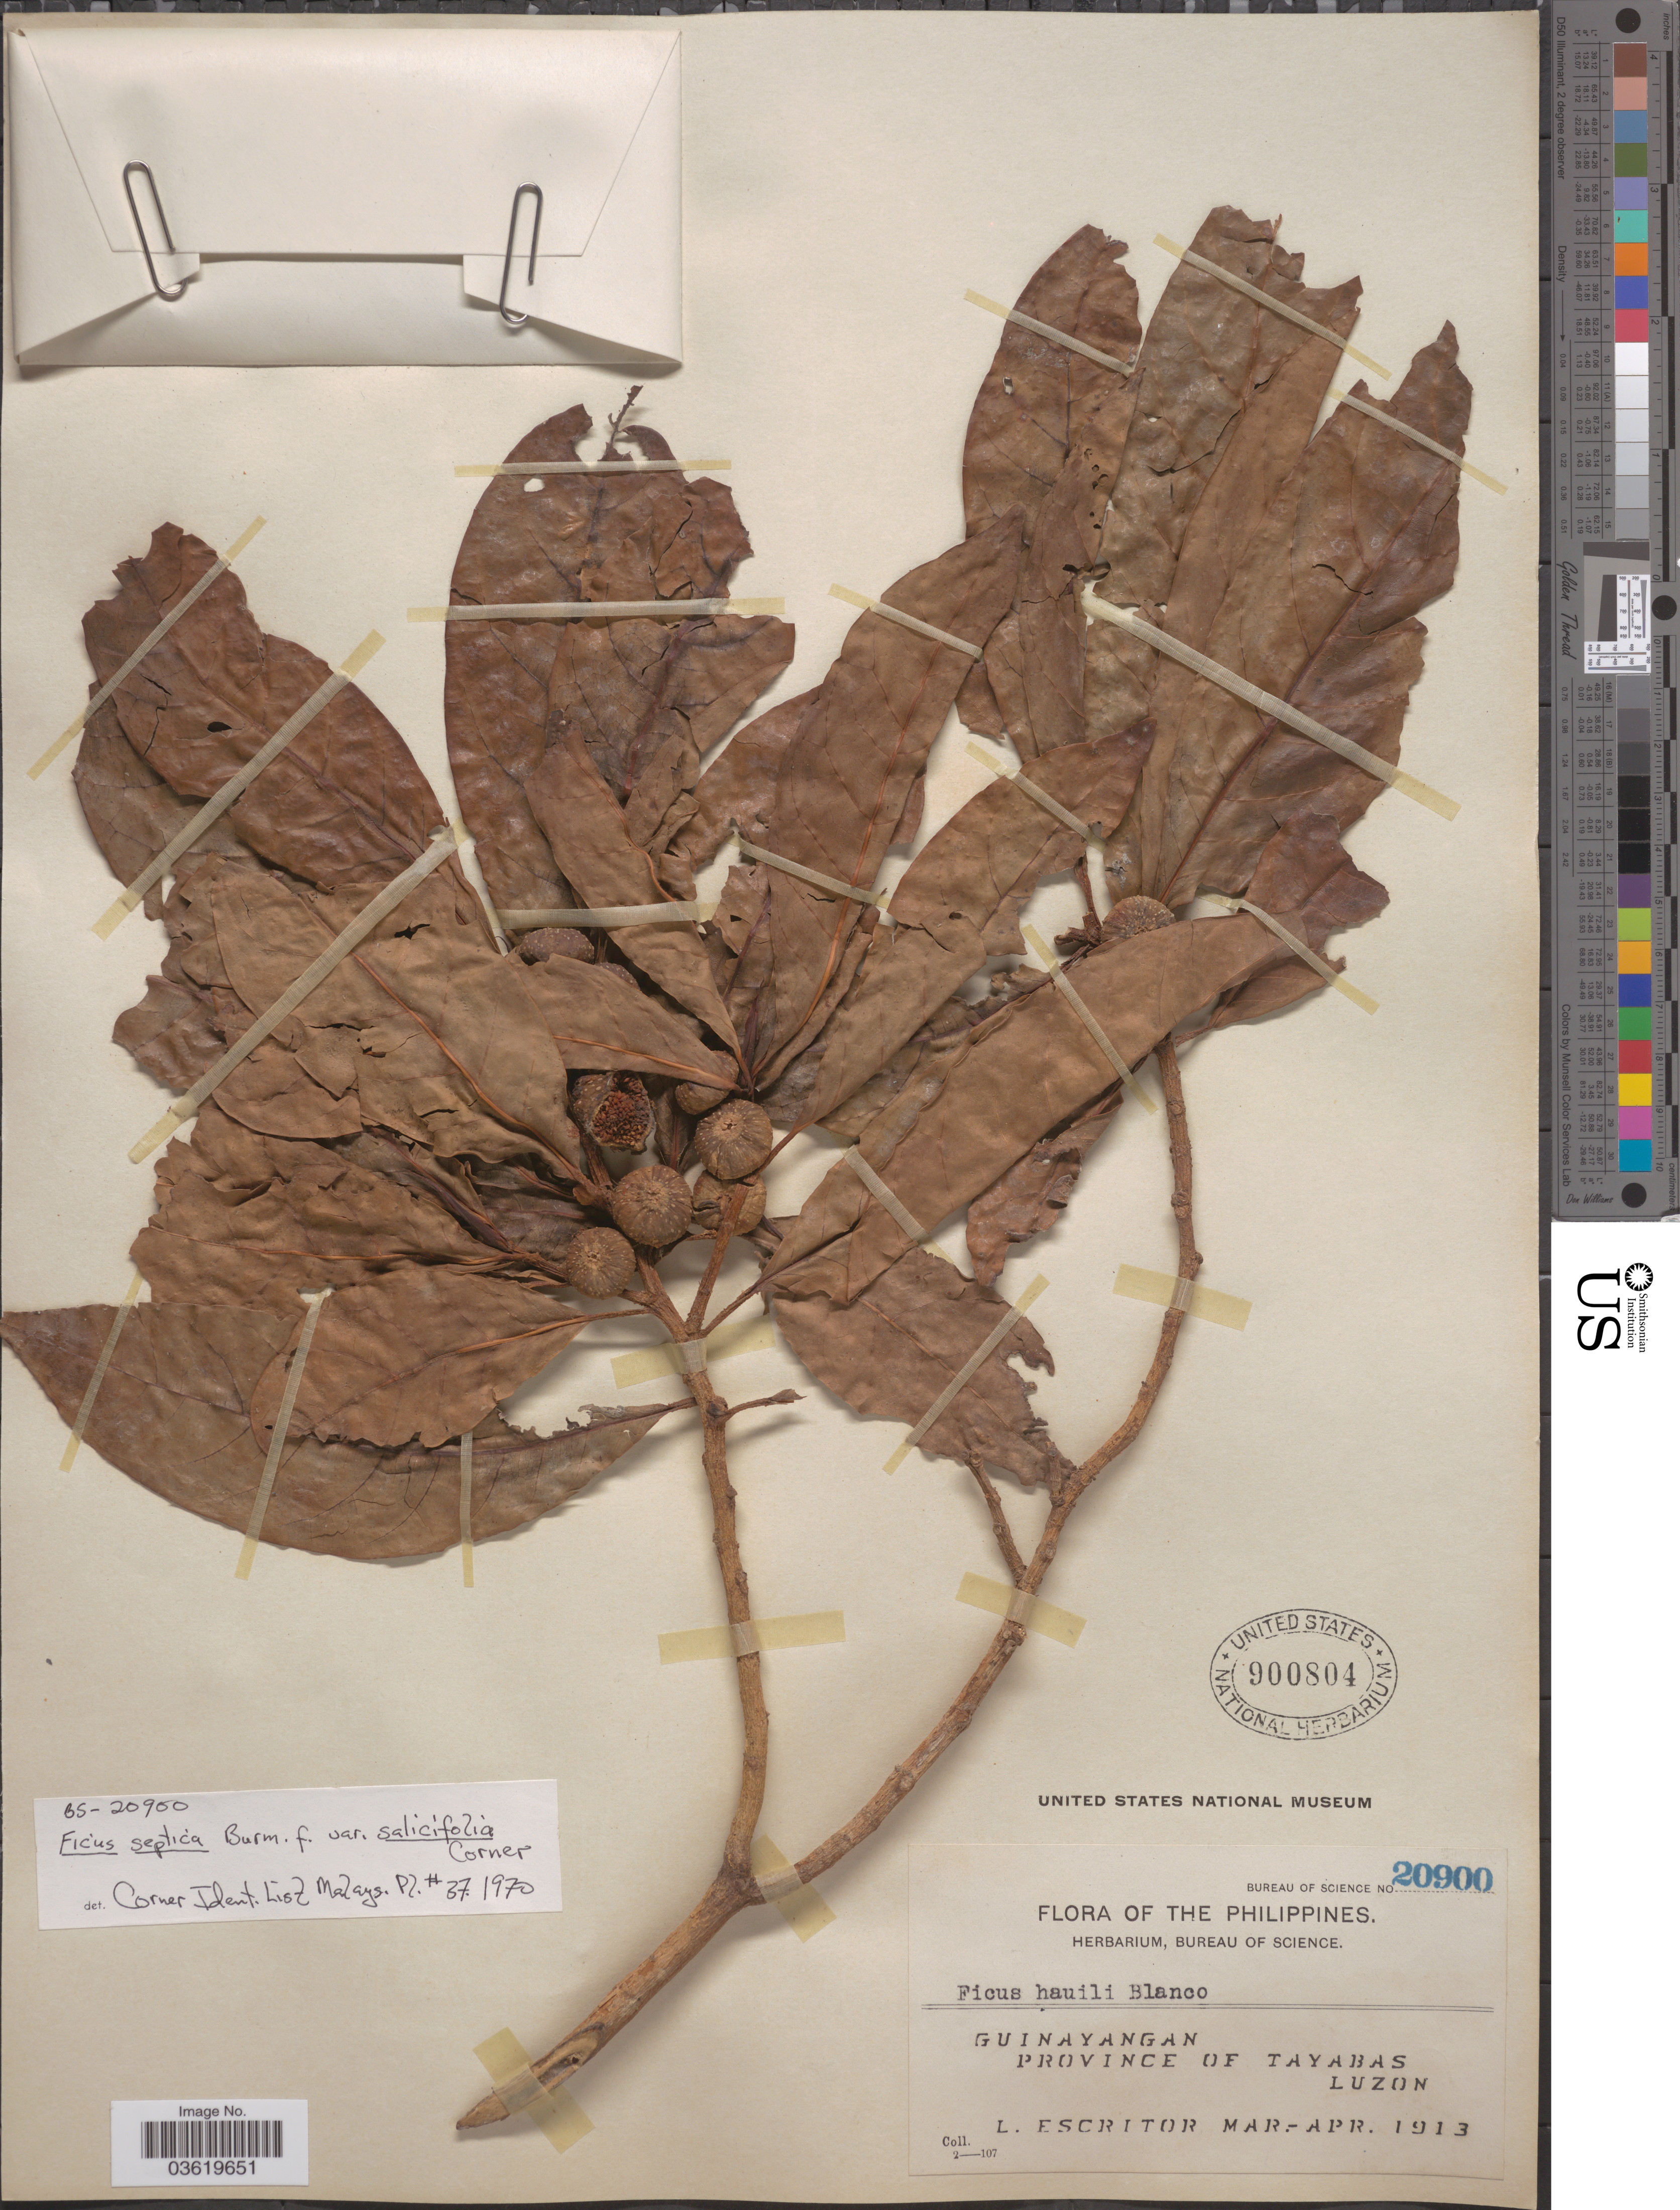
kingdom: Plantae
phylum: Tracheophyta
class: Magnoliopsida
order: Rosales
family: Moraceae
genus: Ficus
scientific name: Ficus septica var. salicifolia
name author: Corner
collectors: L. Escritor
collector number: Bureau of Science 20900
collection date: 1913-03/1913-04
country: Philippines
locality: Guinayangan. Province of Tayabas. Luzon.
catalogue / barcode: US 900804